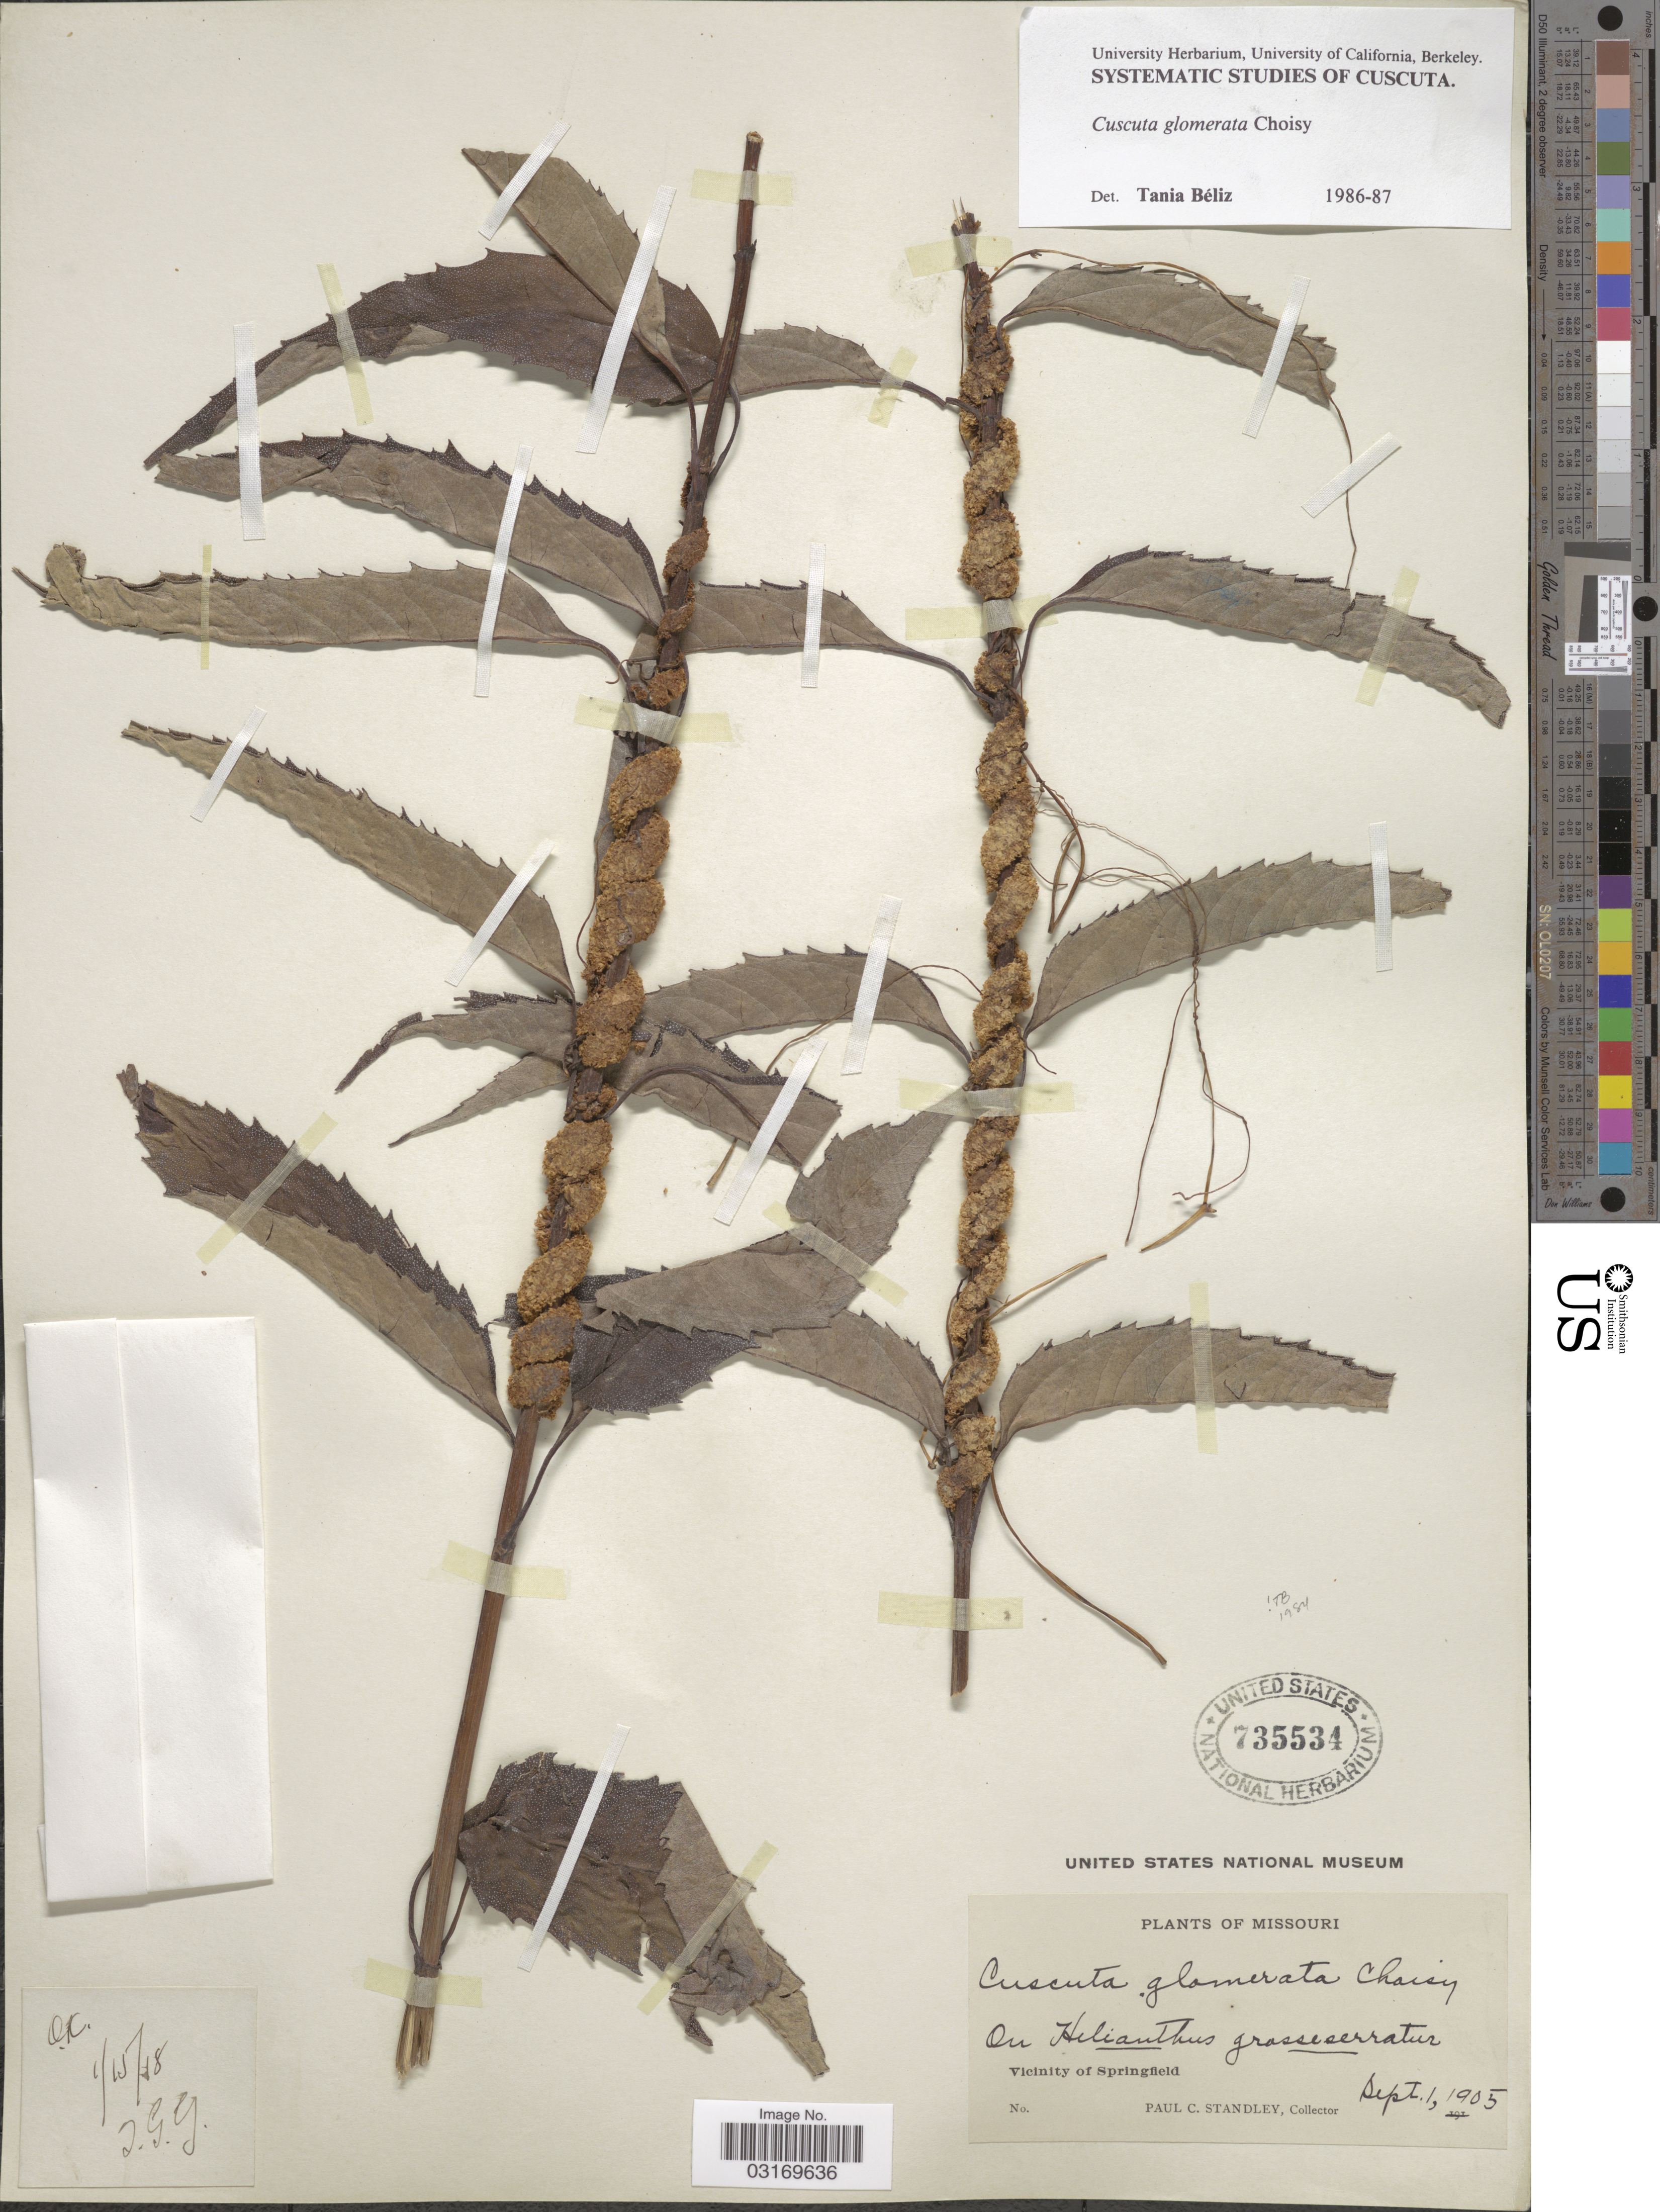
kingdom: Plantae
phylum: Tracheophyta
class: Magnoliopsida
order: Solanales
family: Convolvulaceae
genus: Cuscuta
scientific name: Cuscuta glomerata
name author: Chris.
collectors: P. C. Standley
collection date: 1905-09-01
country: United States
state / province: Missouri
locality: Vicinity of Springfield.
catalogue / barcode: US 735534